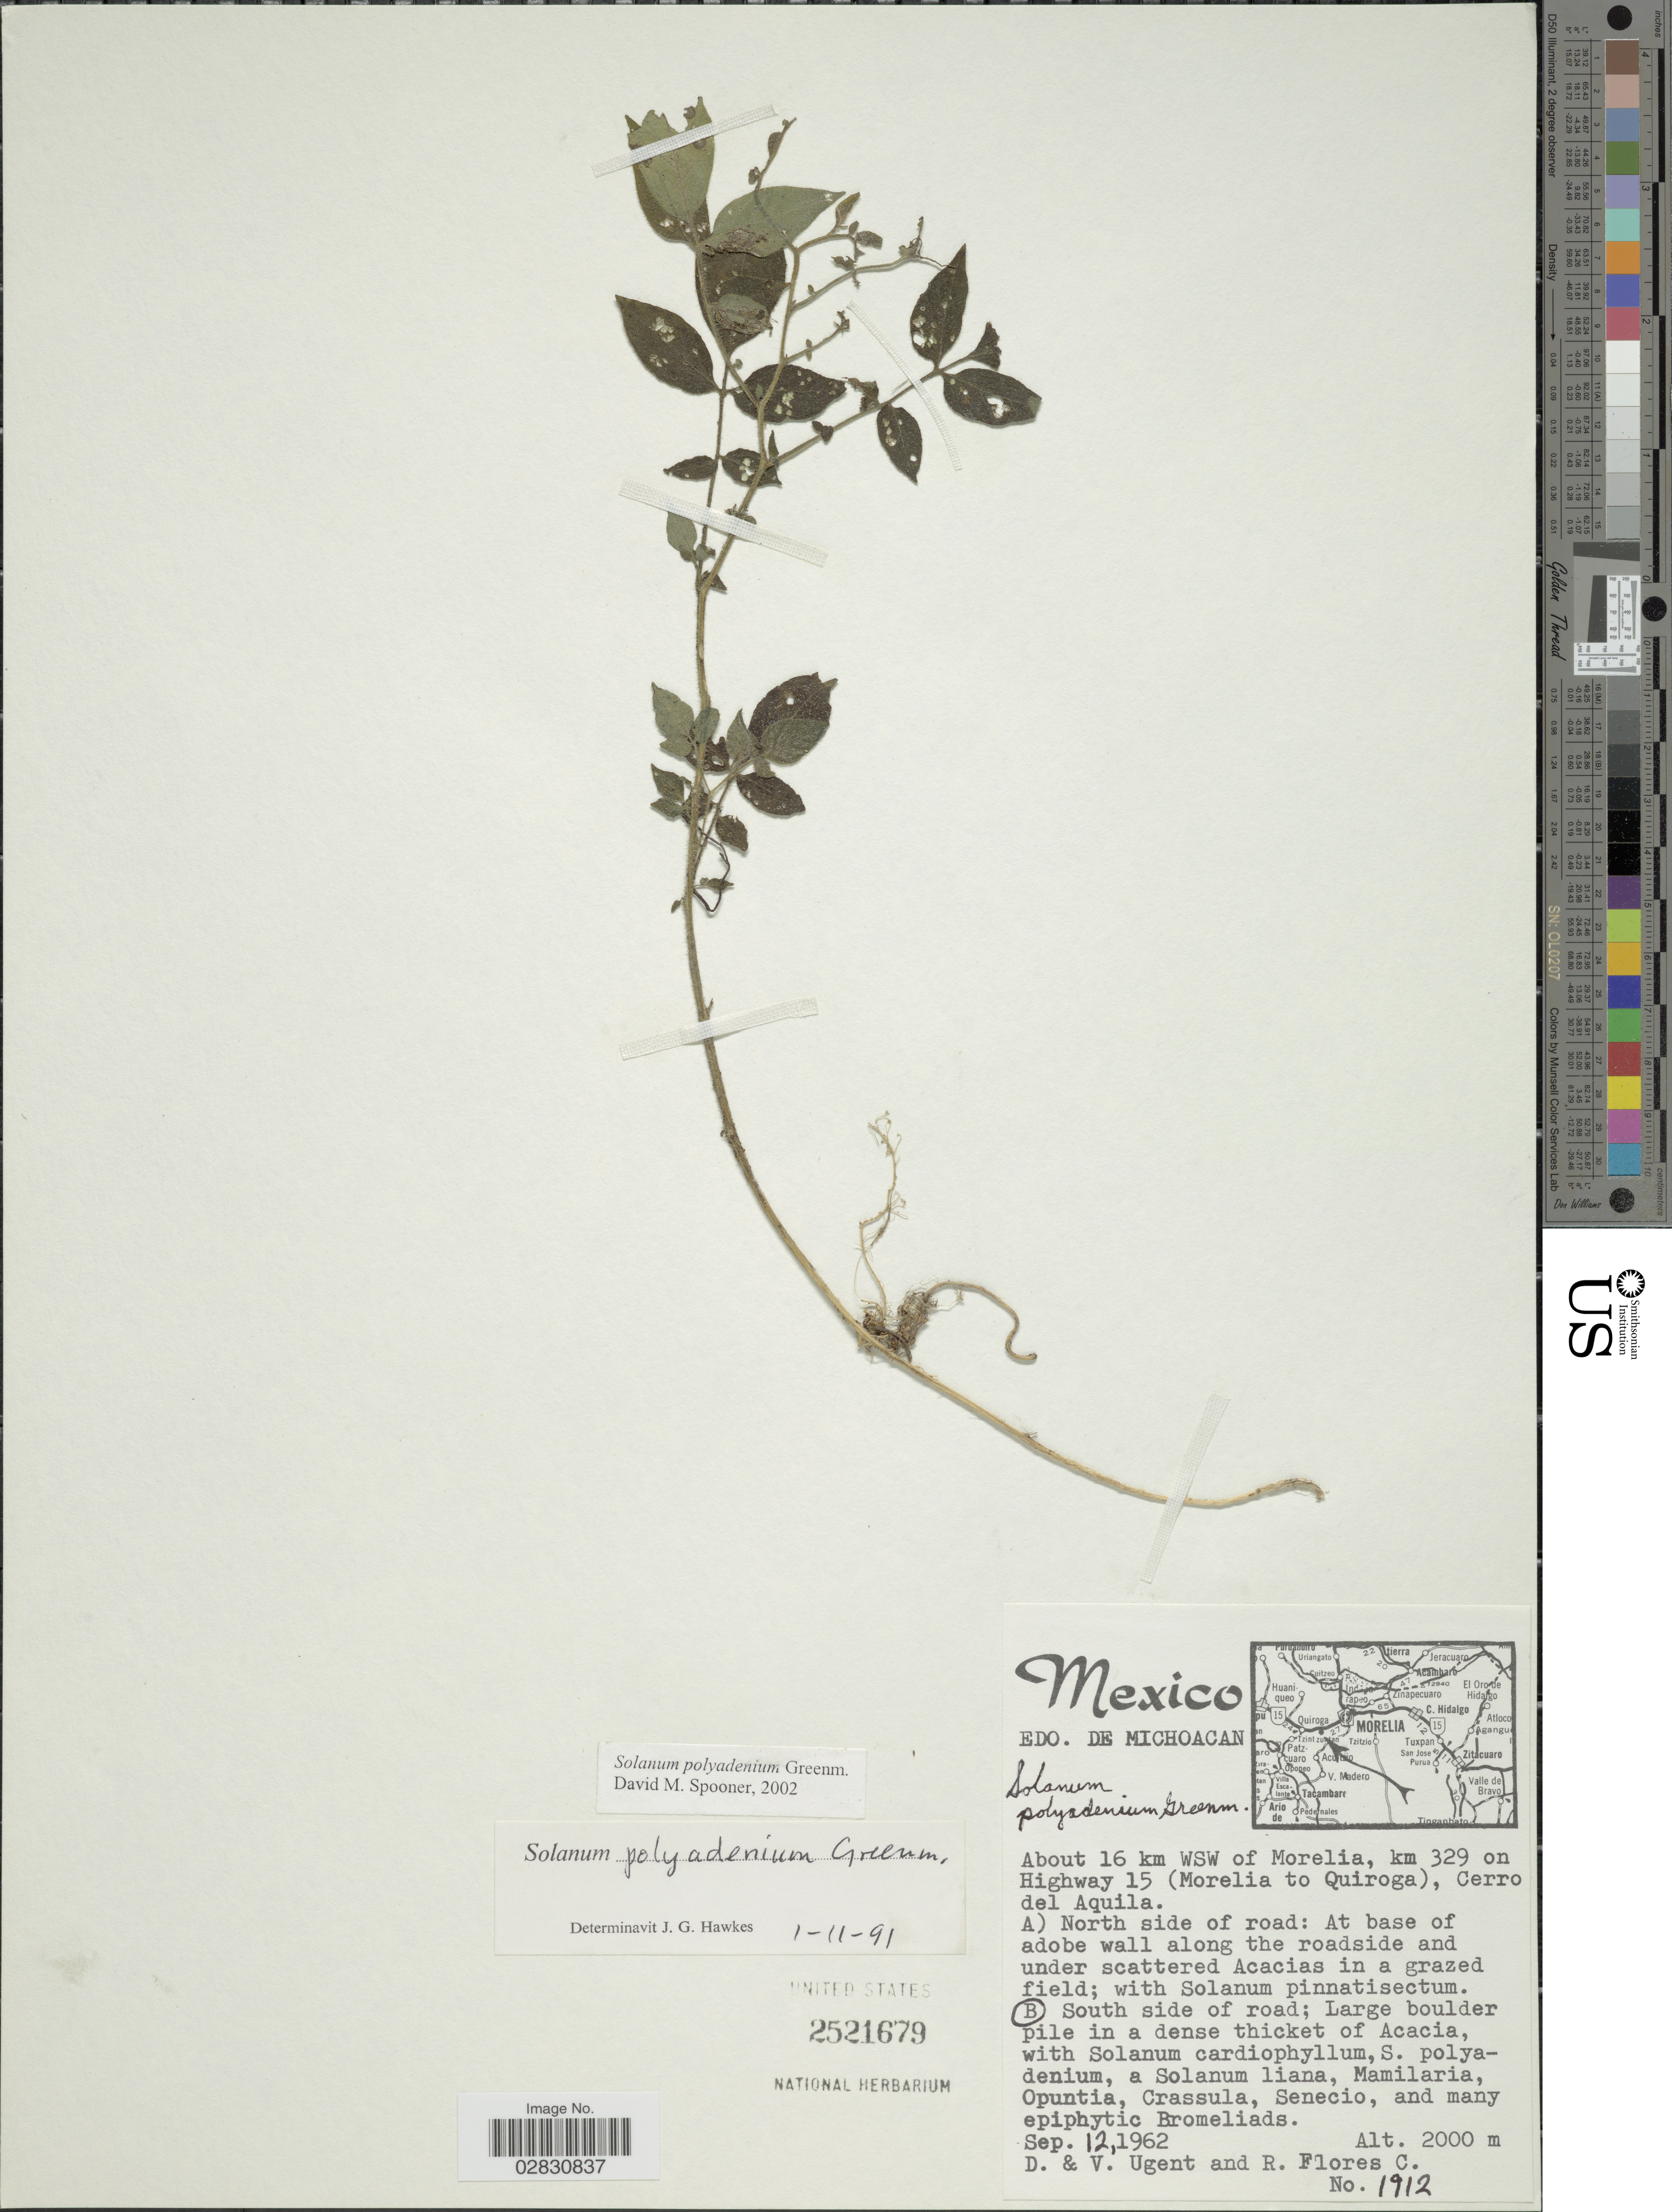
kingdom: Plantae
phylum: Tracheophyta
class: Magnoliopsida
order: Solanales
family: Solanaceae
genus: Solanum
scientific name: Solanum polyadenium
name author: Greenm.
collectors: D. Ugent, V. Ugent & R. Flores-C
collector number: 1912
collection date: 1962-09-12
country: Mexico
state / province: Michoacán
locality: Edo. de Michoacan, About 16 km WSW of Morelia, km 329 on Highway 15 (Morelia to Quiroga), Cerro del Aquila, South side of road.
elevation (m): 2000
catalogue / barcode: US 2521679